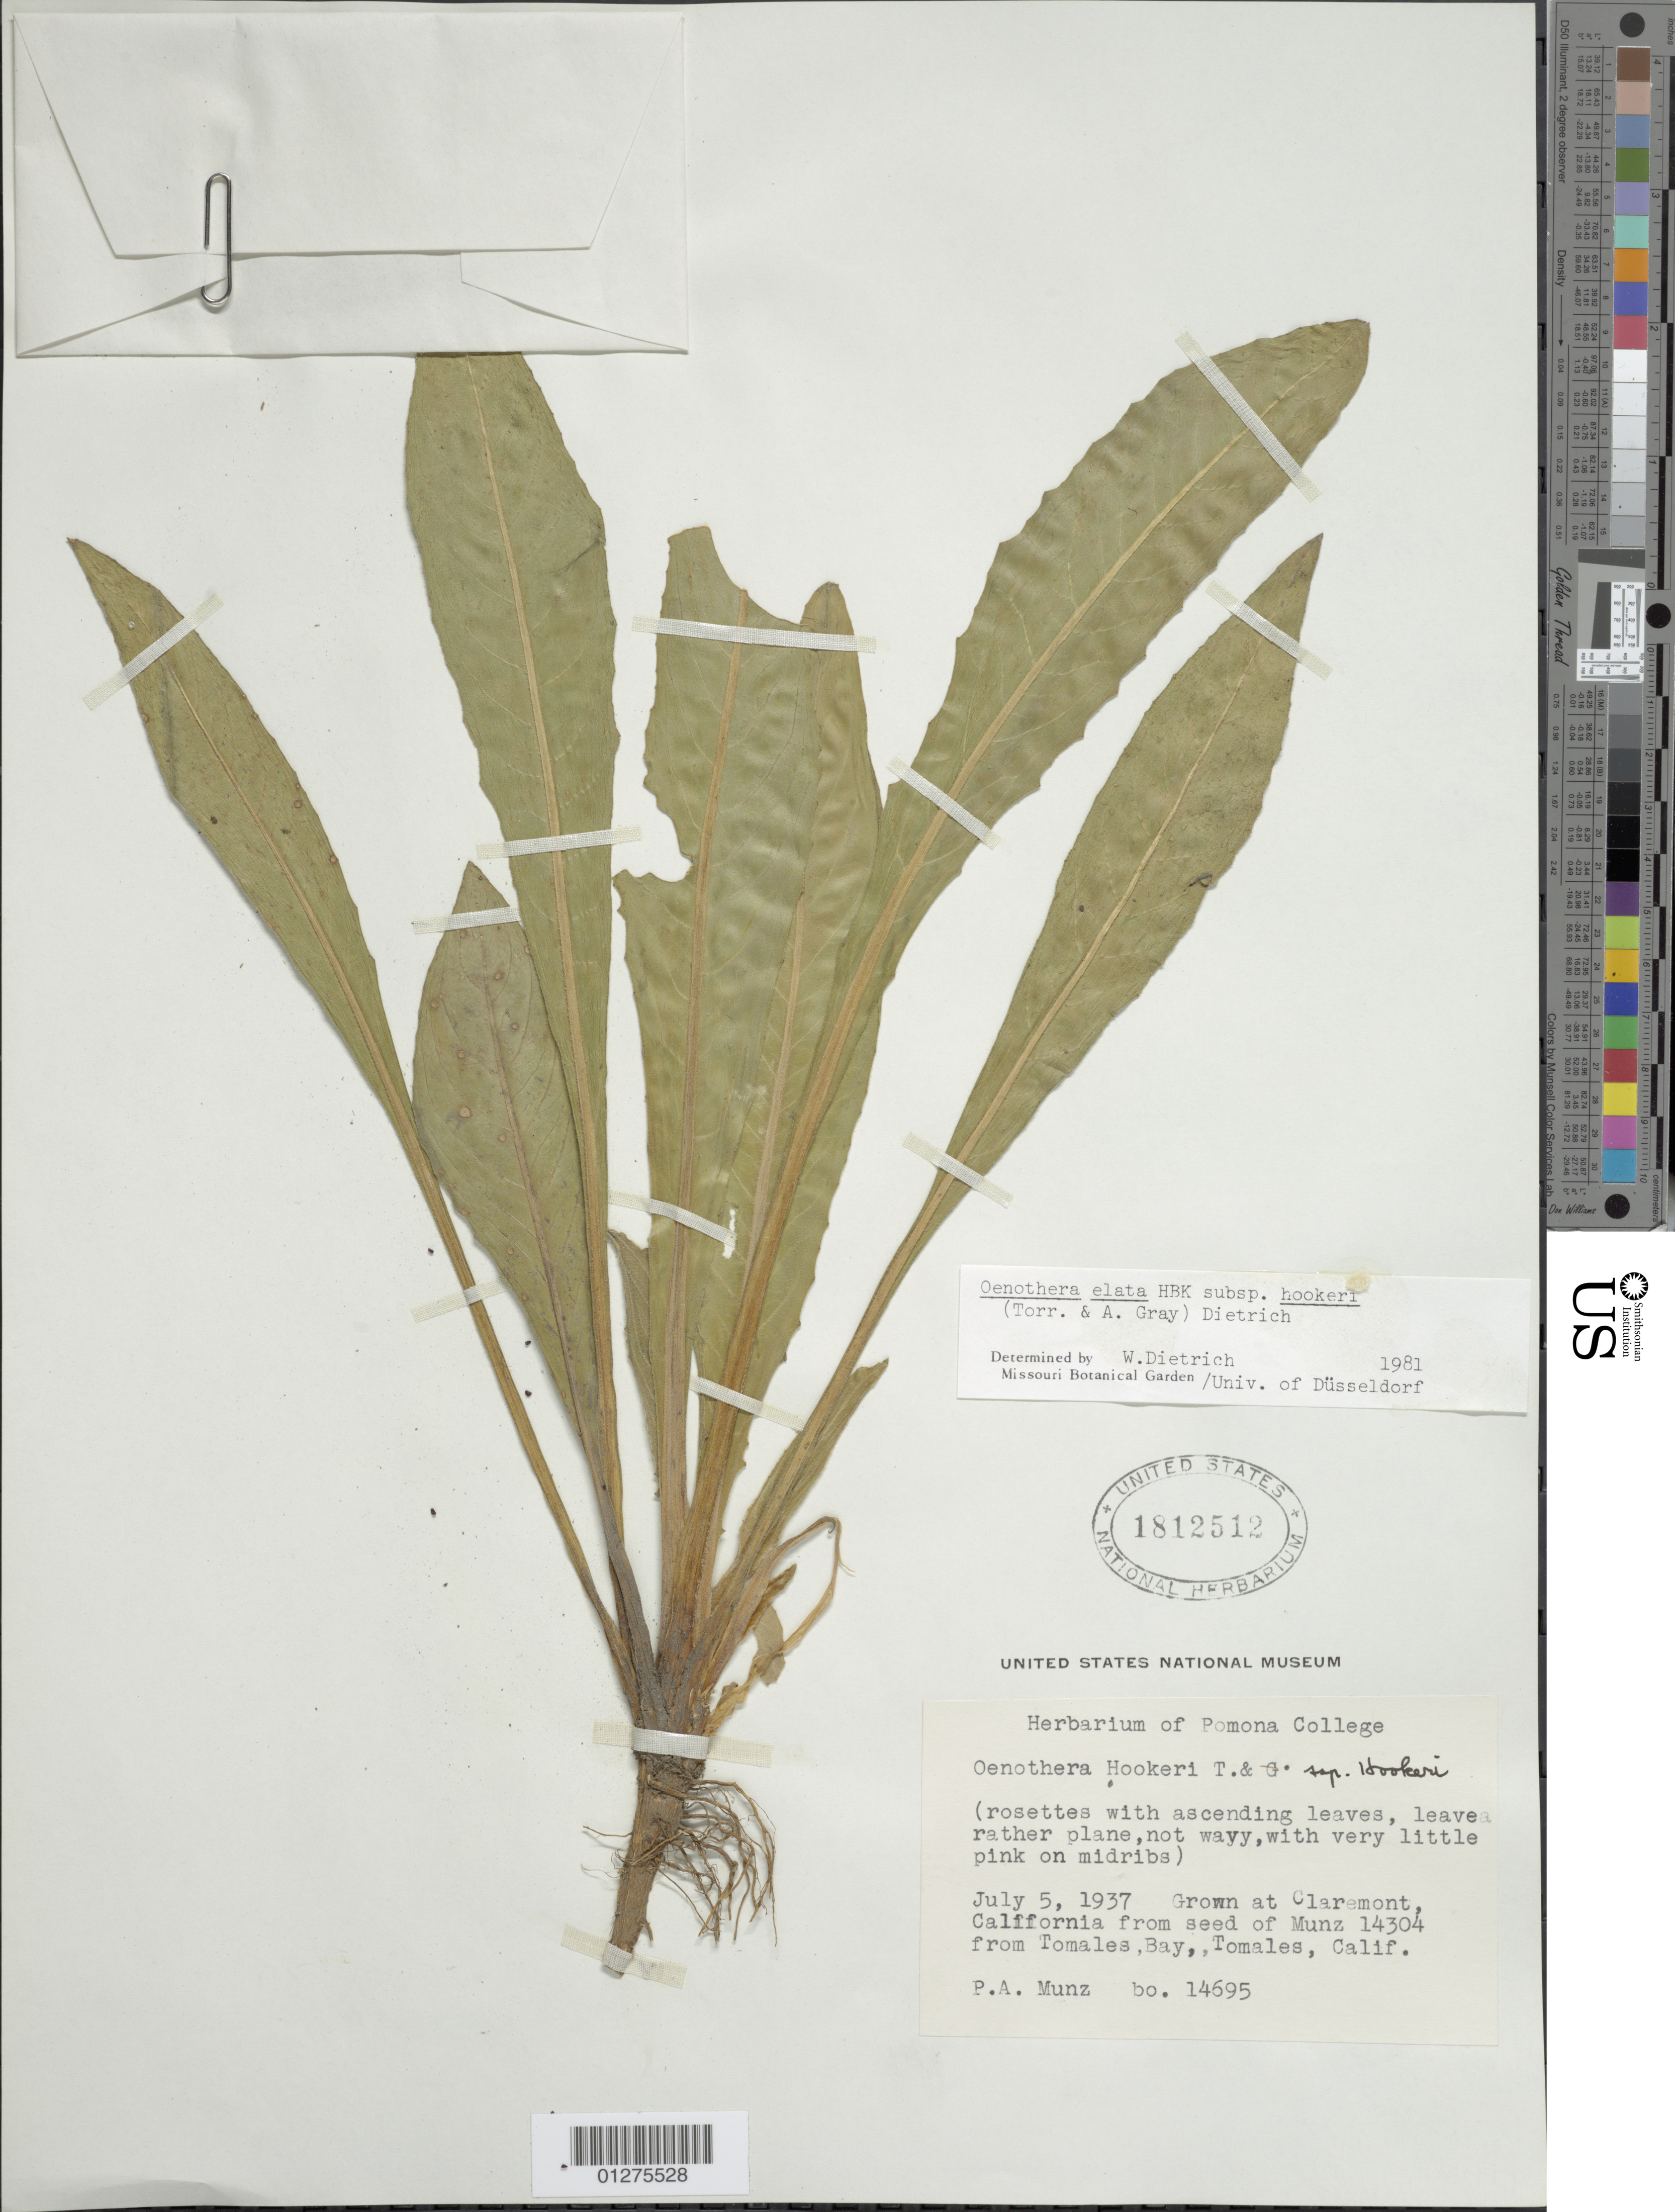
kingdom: Plantae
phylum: Tracheophyta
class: Magnoliopsida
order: Myrtales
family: Onagraceae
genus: Oenothera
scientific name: Oenothera elata subsp. hookeri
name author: (Torr. & A. Gray) W. Dietr. & W.L. Wagner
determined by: Dietrich, W.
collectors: P. A. Munz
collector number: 14695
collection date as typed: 05 Jul 1937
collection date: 1937-07-05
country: United States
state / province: California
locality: Pomona College, Claremont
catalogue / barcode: US 1812512